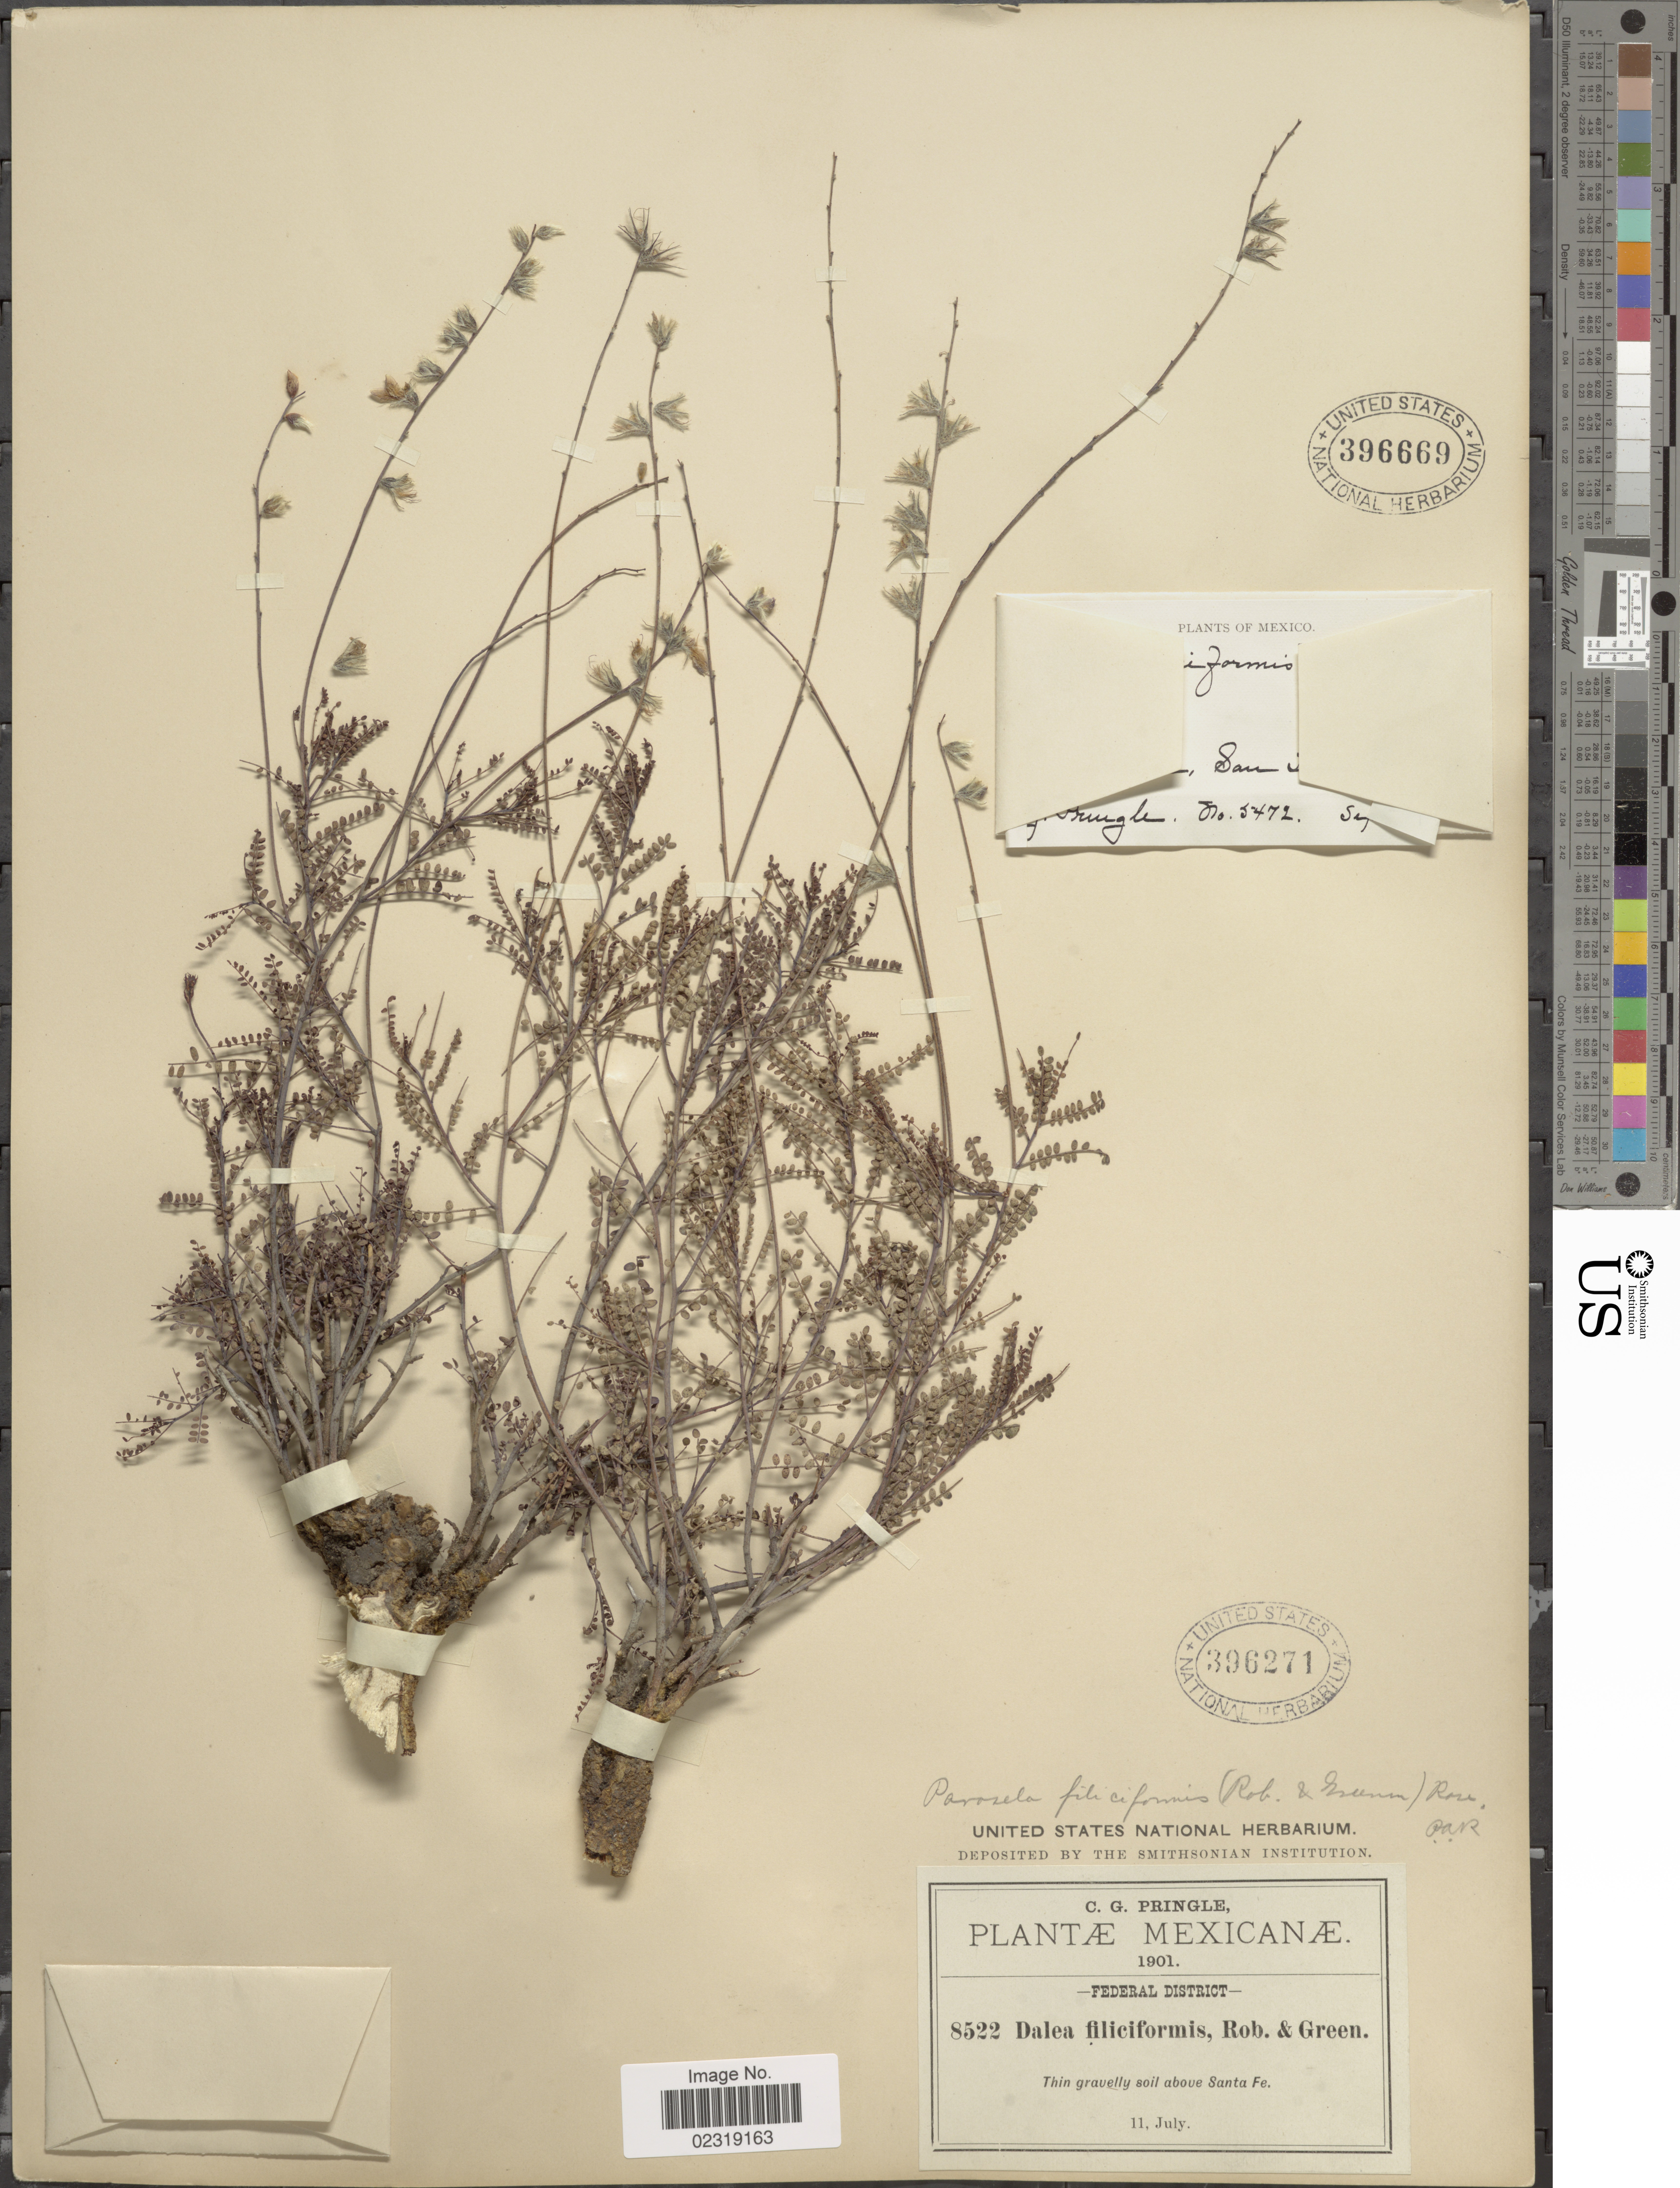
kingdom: Plantae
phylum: Tracheophyta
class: Magnoliopsida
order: Fabales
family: Fabaceae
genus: Dalea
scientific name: Dalea filiciformis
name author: B.L. Rob. & Greenm.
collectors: C. G. Pringle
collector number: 8522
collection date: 1901-07-11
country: Mexico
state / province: Distrito Federal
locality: Federal District, Thin gravelly soil above Santa Fe.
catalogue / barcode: US 396271